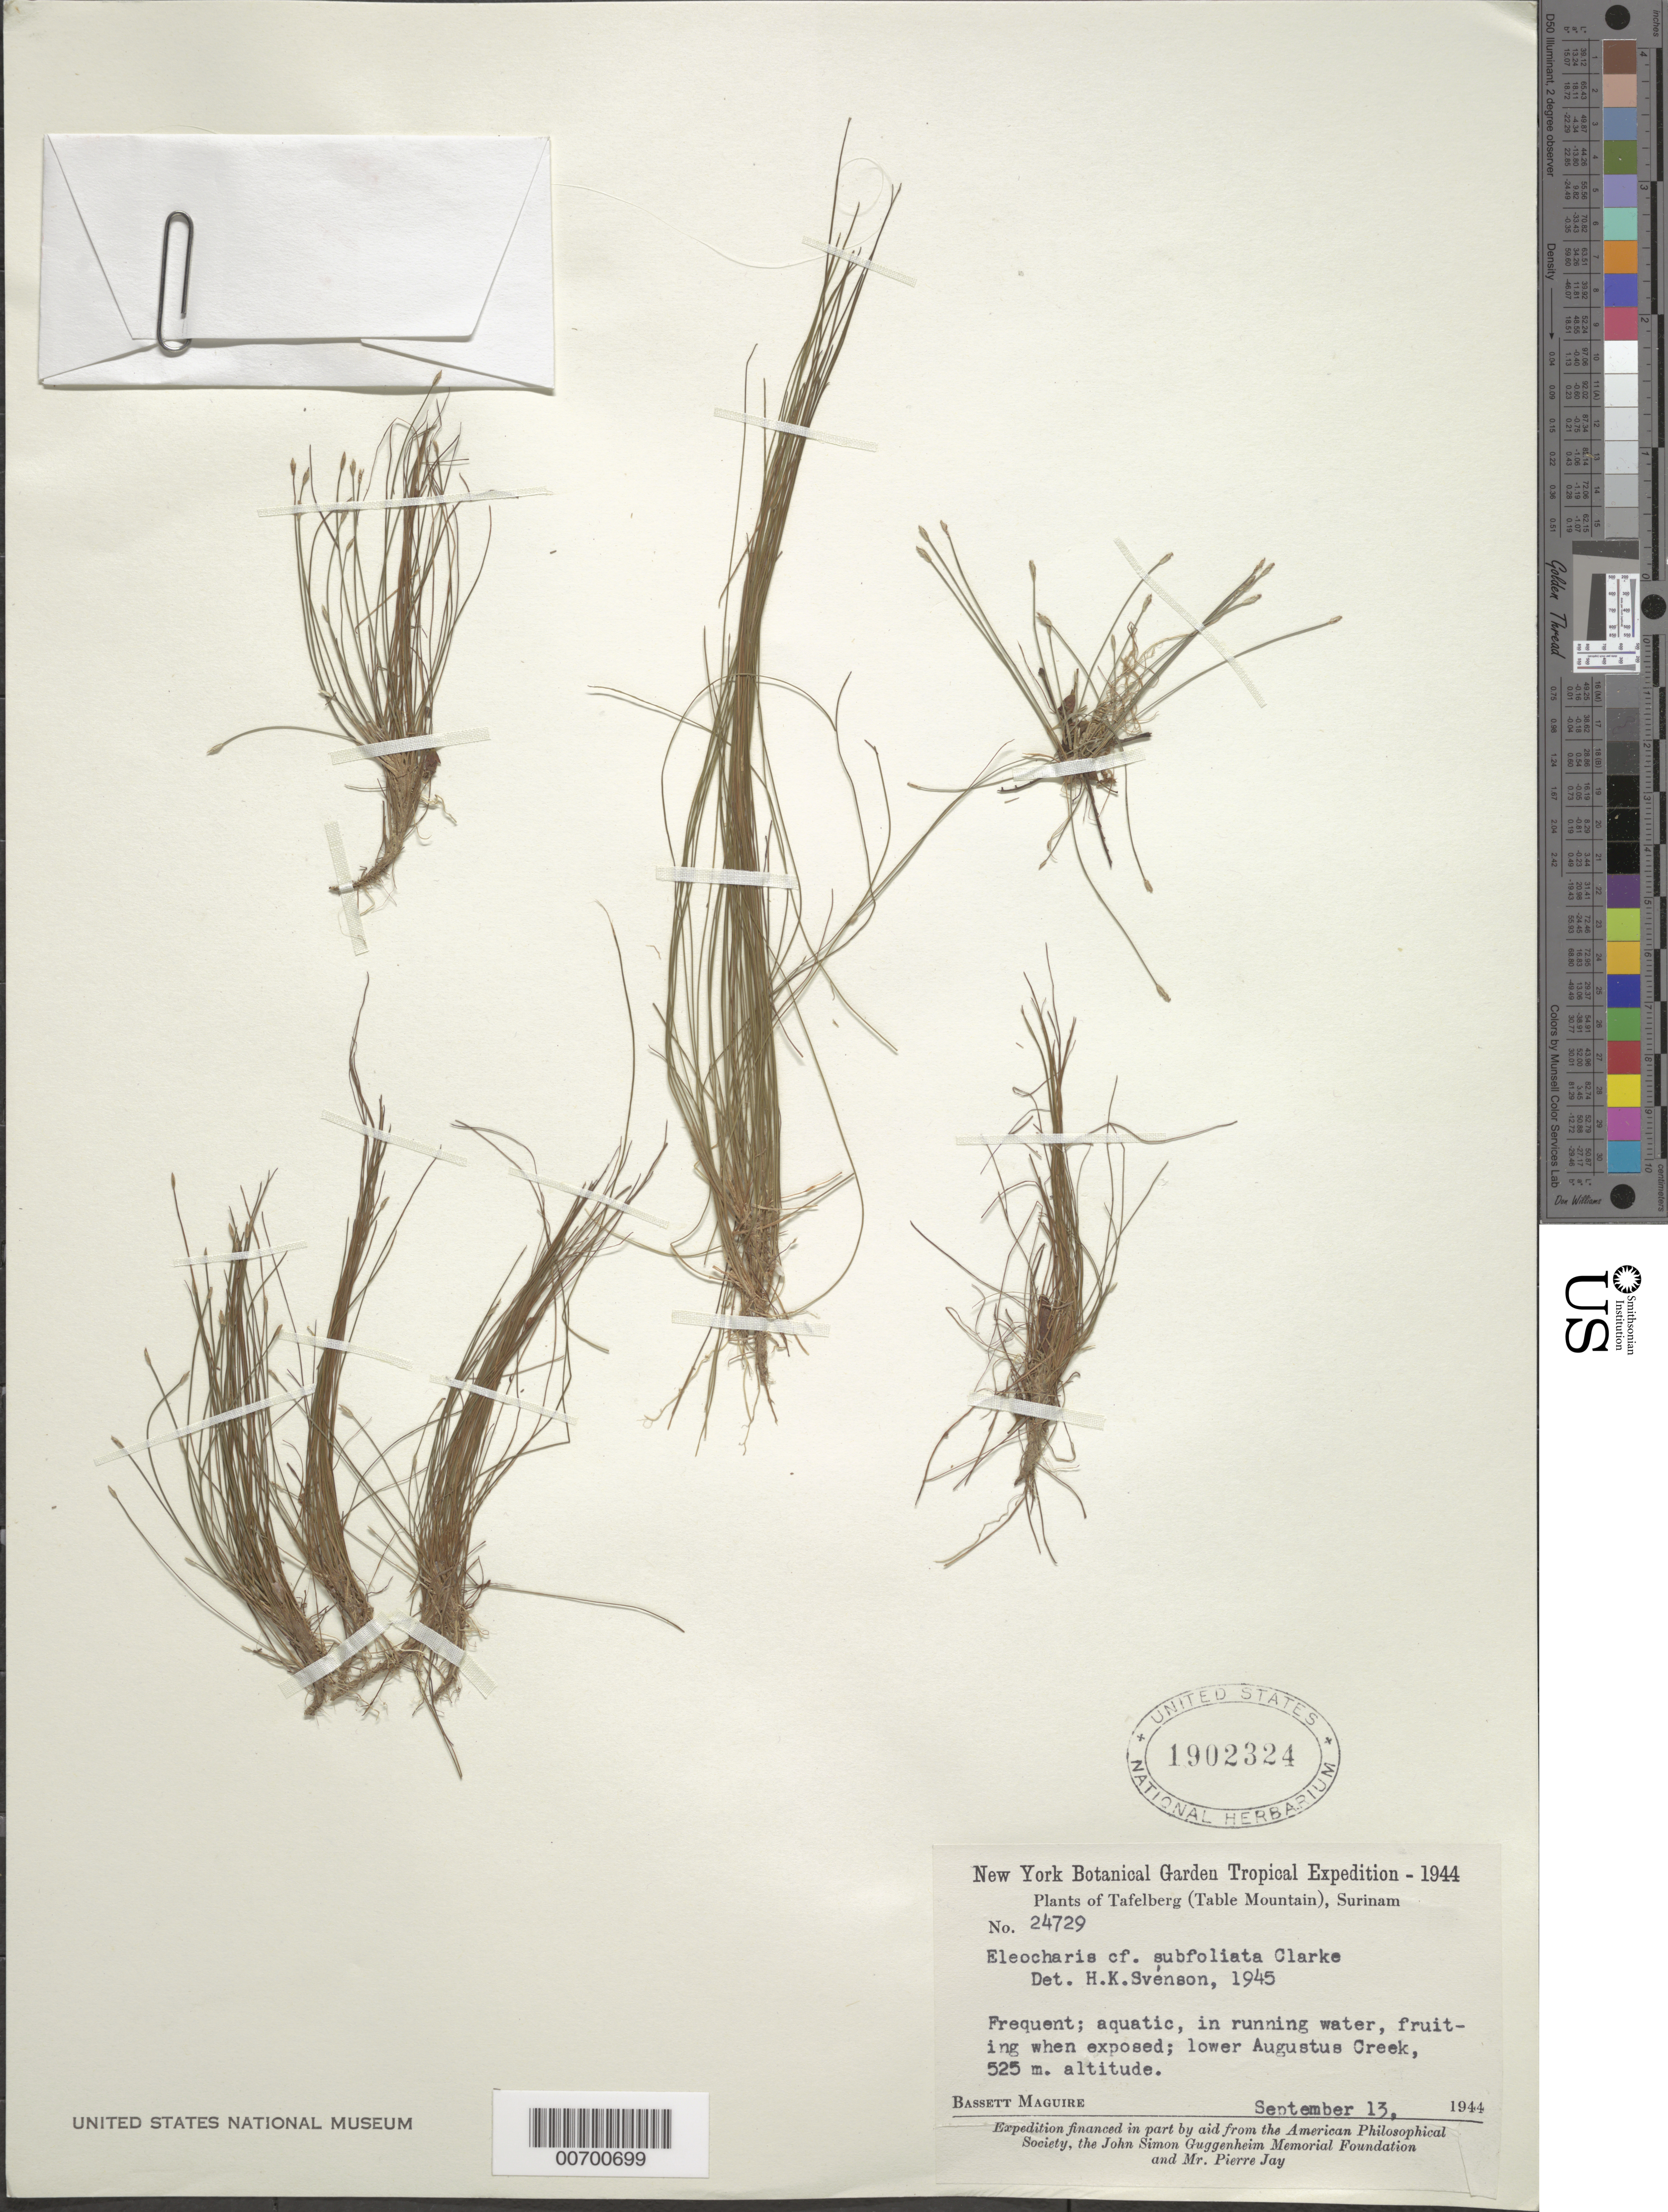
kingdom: Plantae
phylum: Tracheophyta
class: Liliopsida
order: Poales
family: Cyperaceae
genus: Eleocharis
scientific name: Eleocharis subfoliata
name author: C.B. Clarke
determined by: Svenson, Henry K.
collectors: B. Maguire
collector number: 24729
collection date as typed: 13-Sep-44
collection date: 1944-09-13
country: Suriname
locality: Tafelberg (Table Mountain), Augustus Creek, lower part, 0.5 km above Falls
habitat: In running water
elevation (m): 525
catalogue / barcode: US 1902324